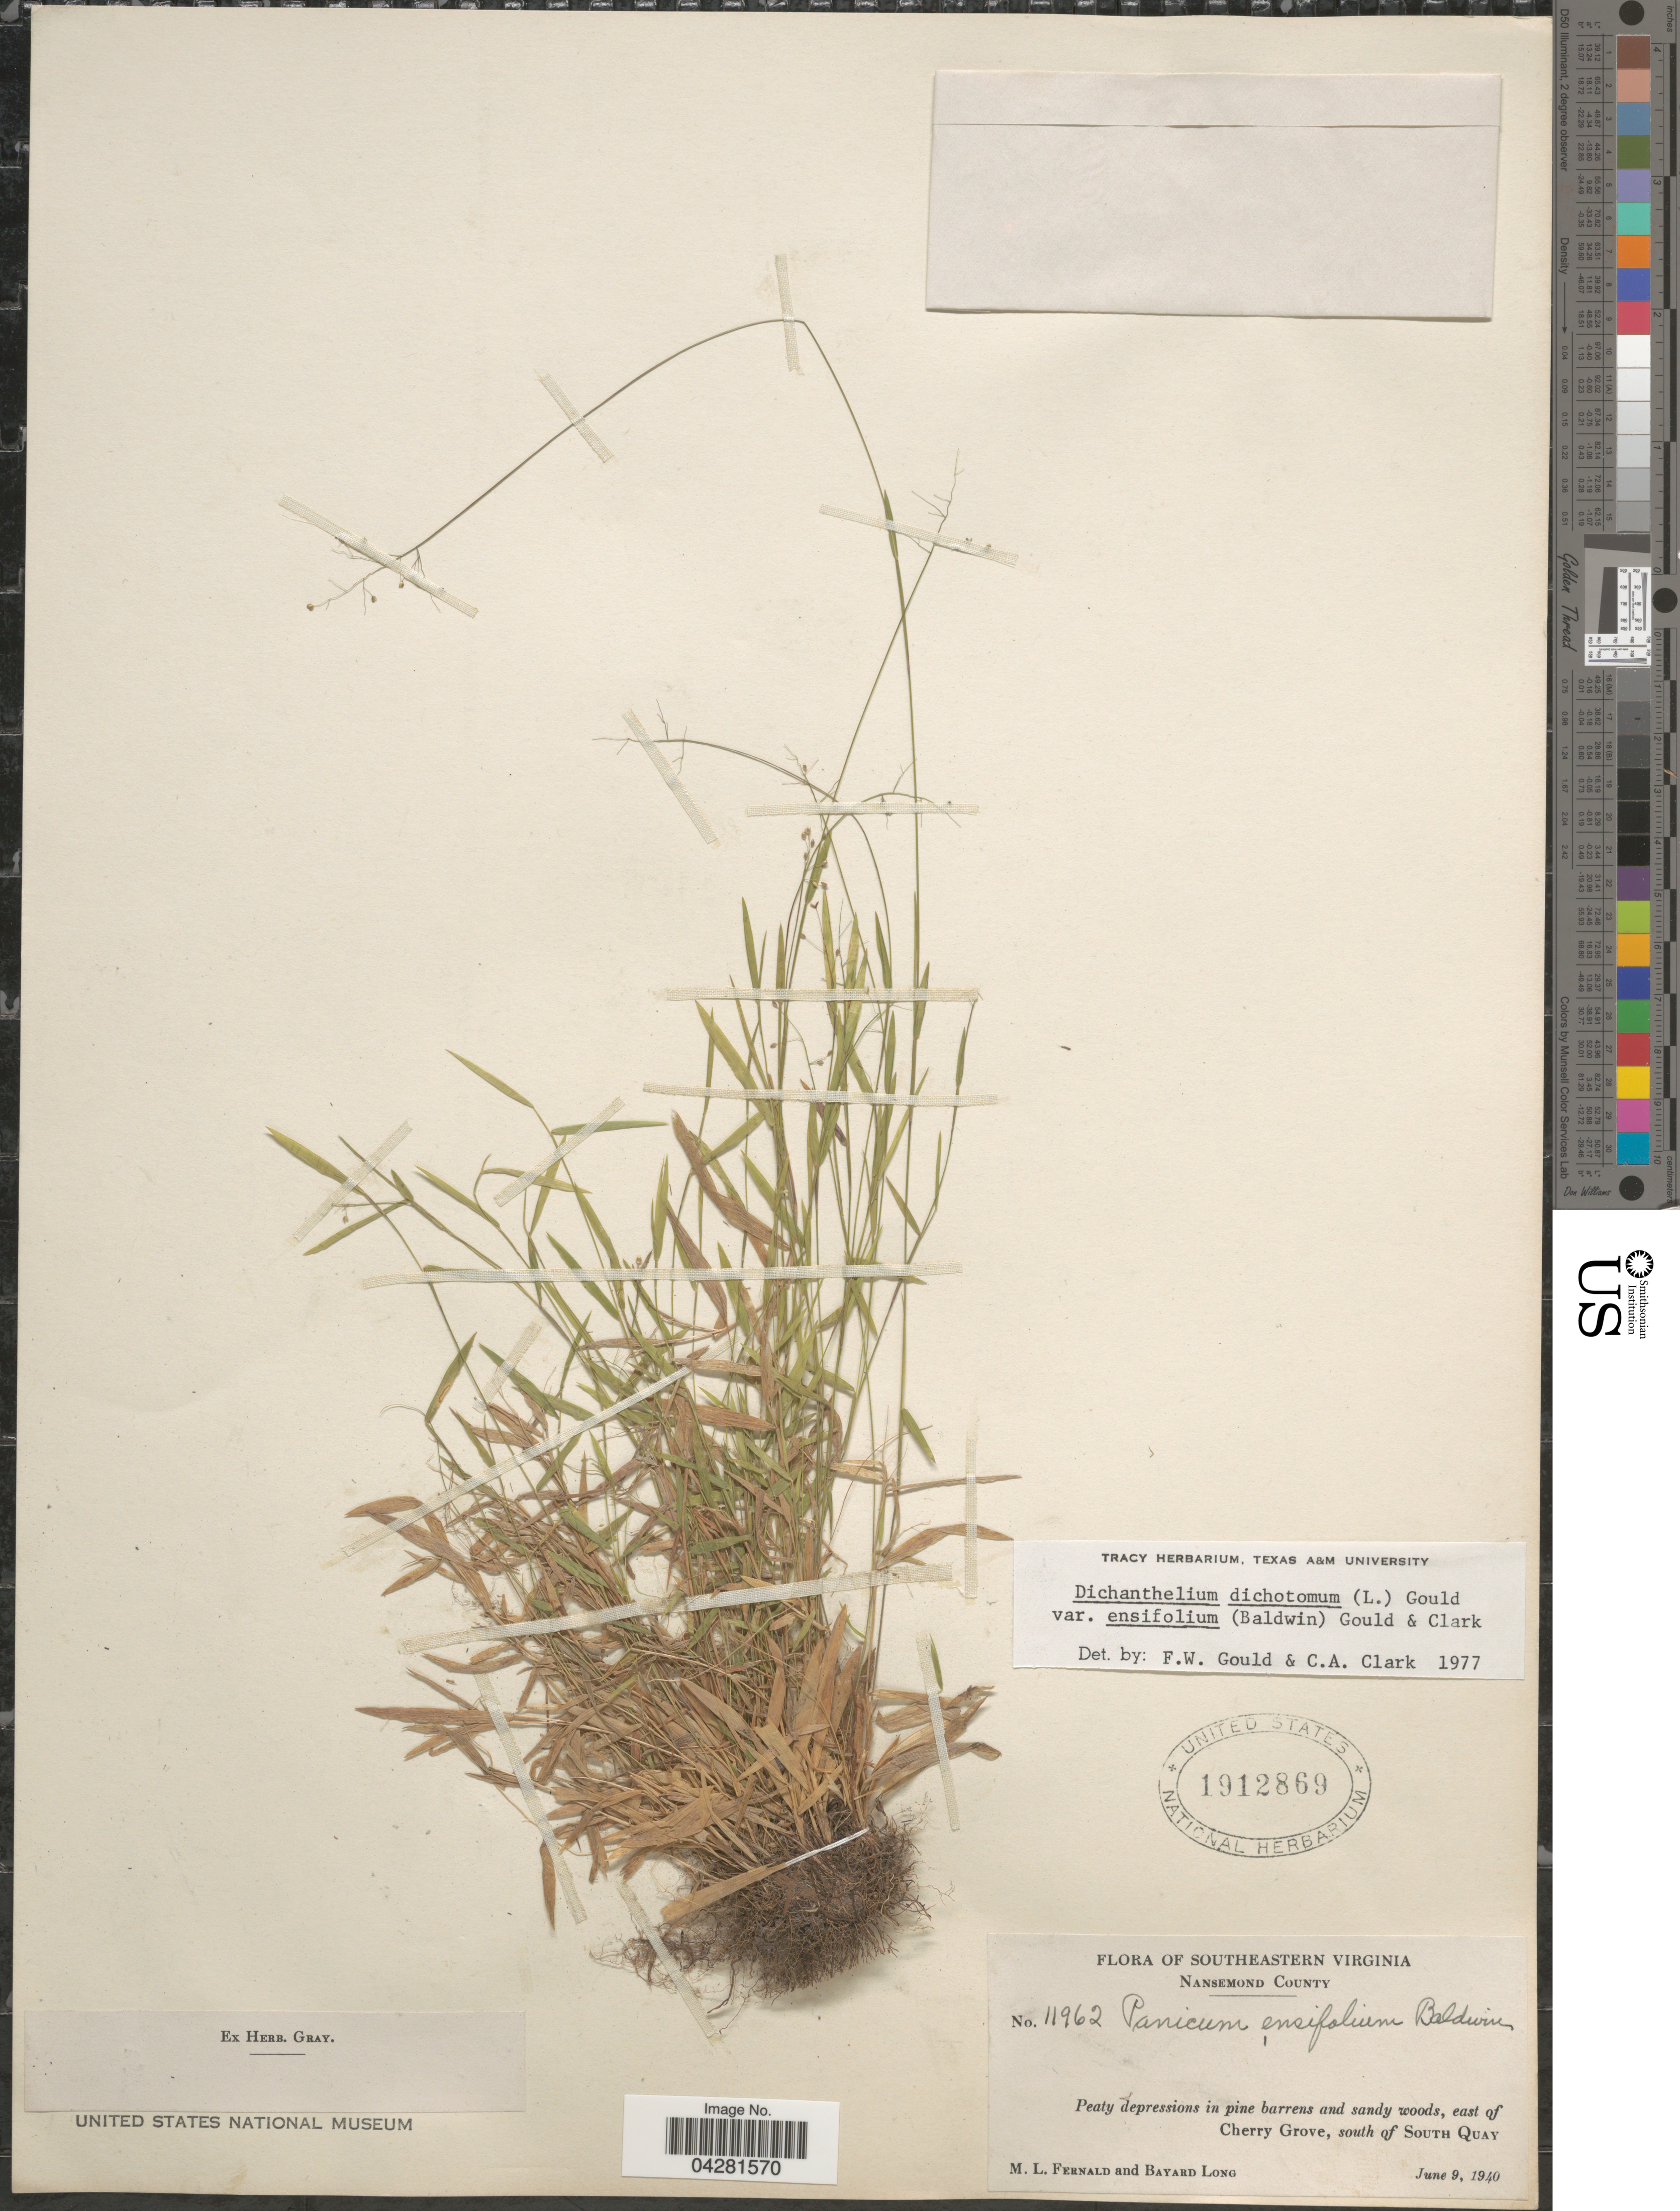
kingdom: Plantae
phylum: Tracheophyta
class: Liliopsida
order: Poales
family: Poaceae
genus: Dichanthelium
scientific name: Dichanthelium ensifolium var. ensifolium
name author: (Baldwin ex Elliot) Gould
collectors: M. L. Fernald & B. Long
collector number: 11962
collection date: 1940-06-09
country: United States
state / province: Virginia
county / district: City of Suffolk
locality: Southeastern Virginia. Nansemond County. Peaty depressions in pine barrens and sandy woods, east of Cherry Grove, south of South Quay.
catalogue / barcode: US 1912869